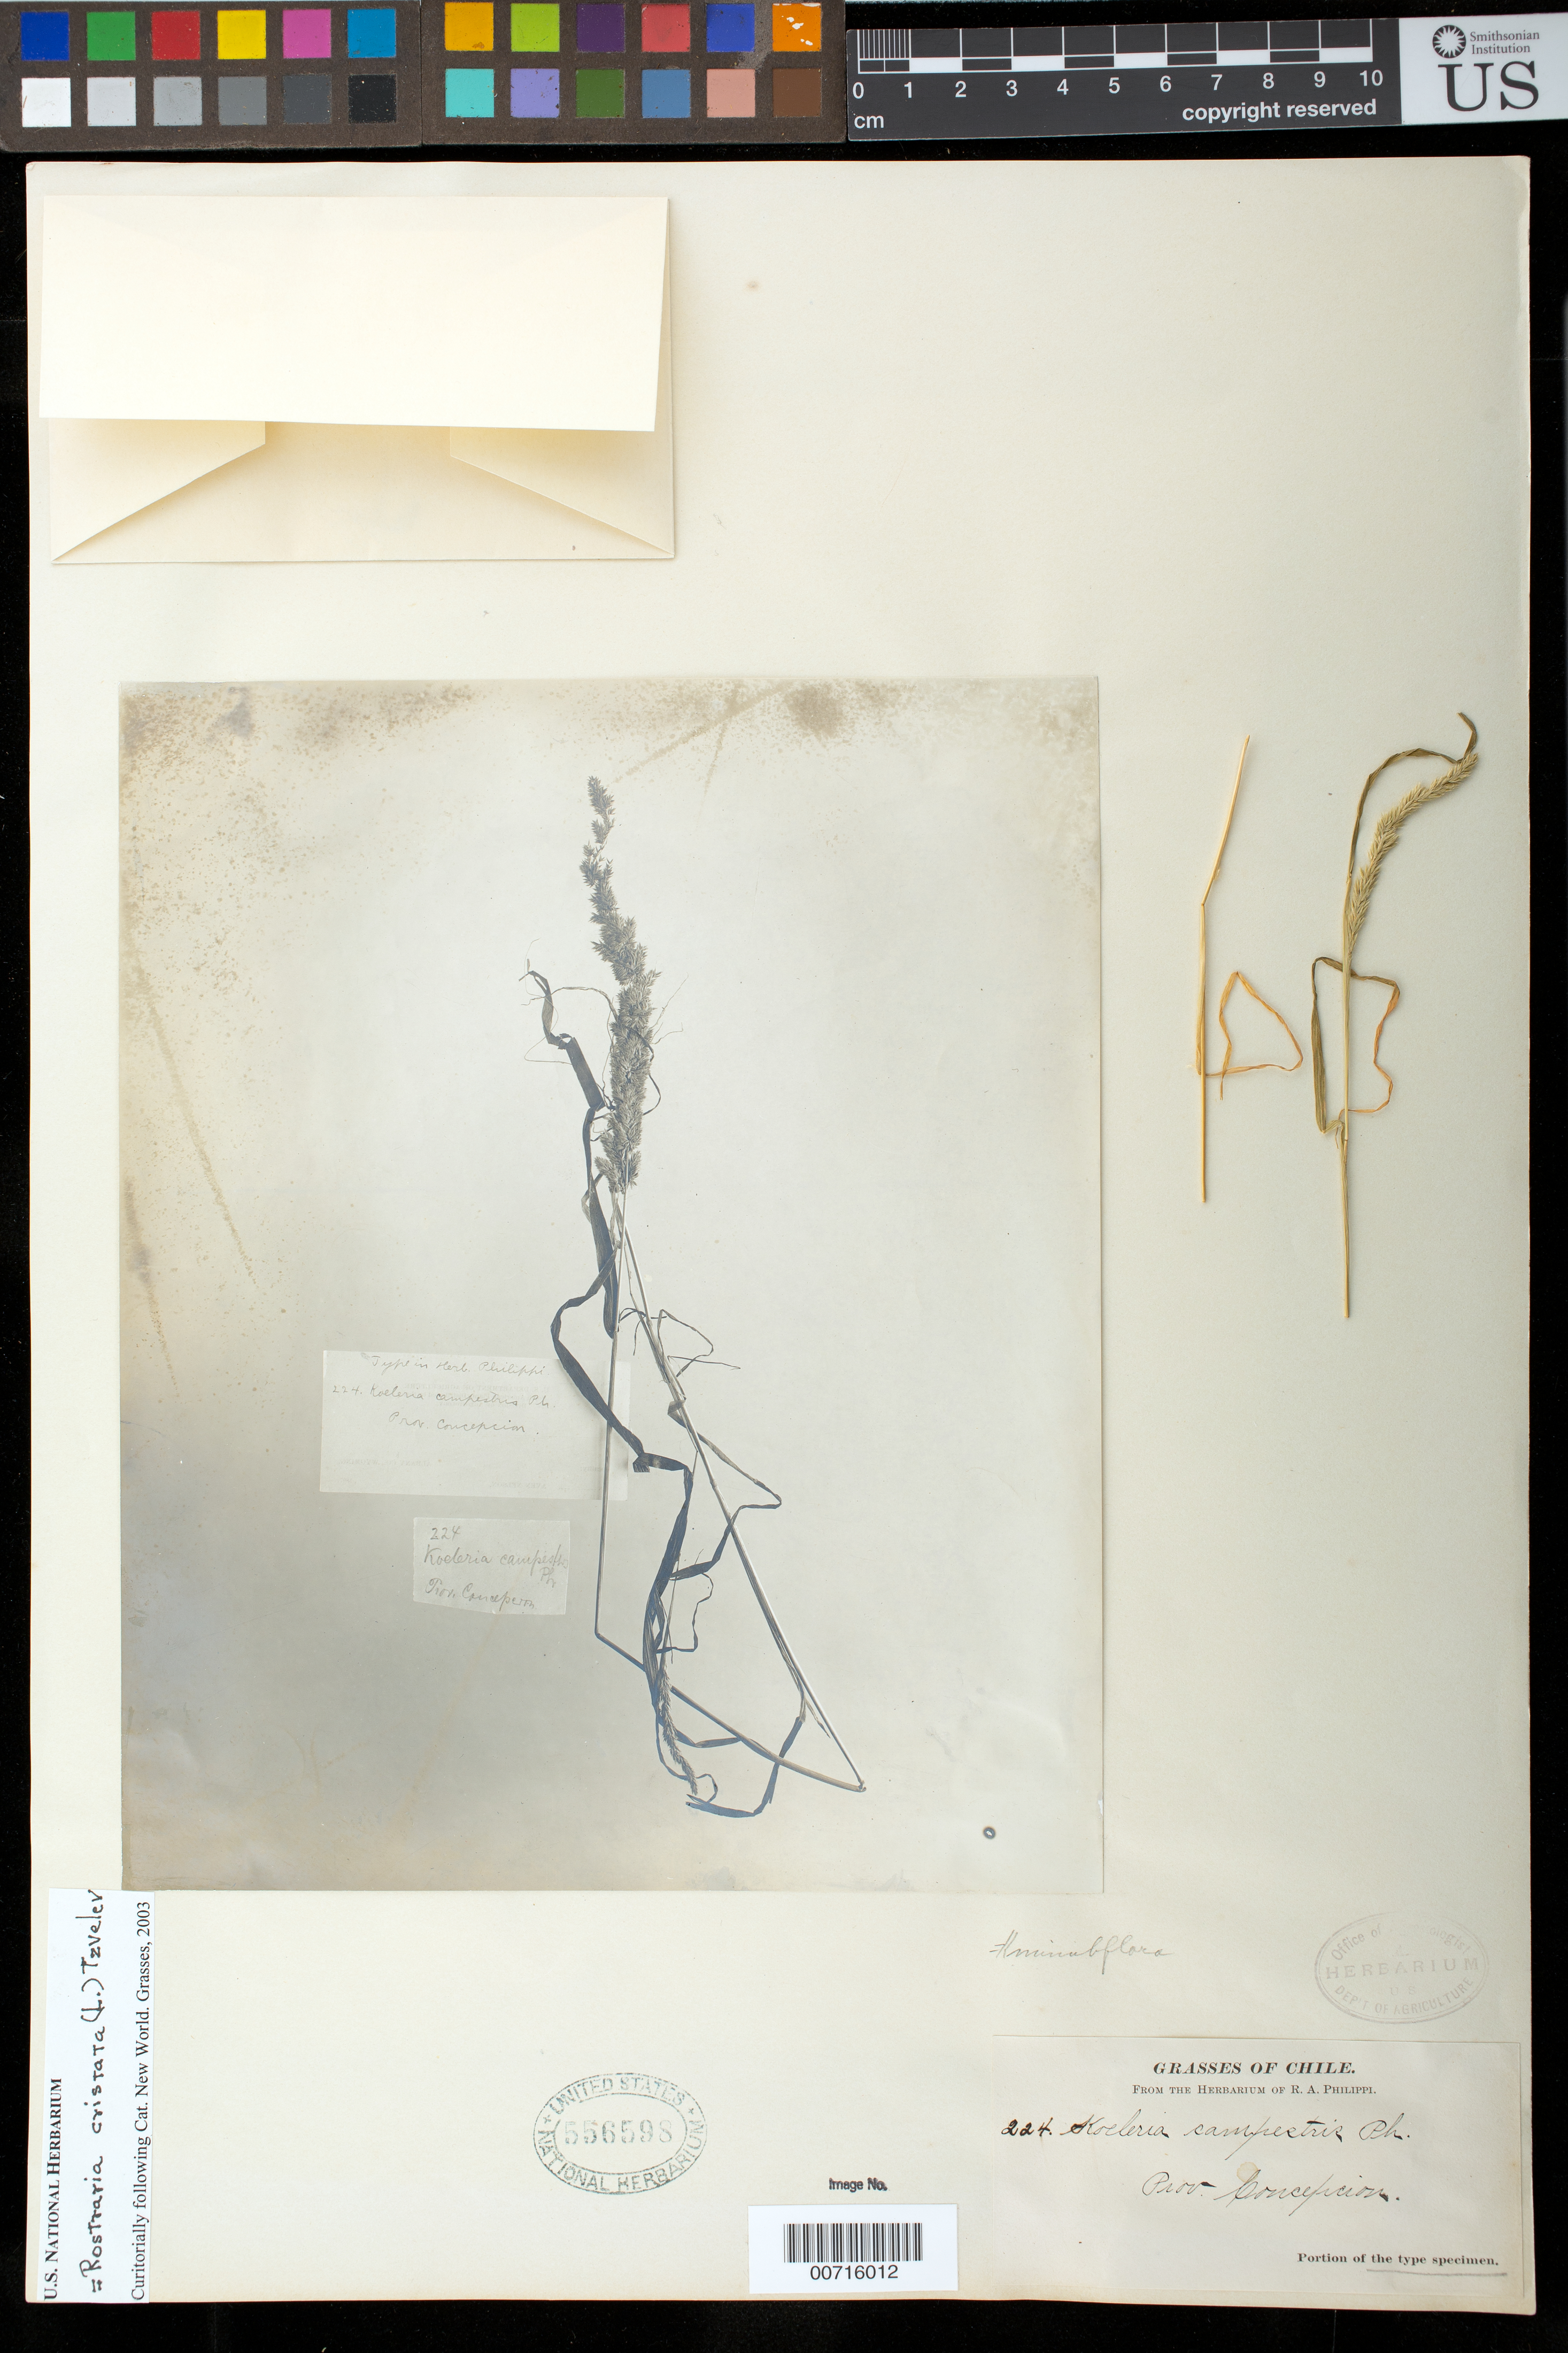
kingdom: Plantae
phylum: Tracheophyta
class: Liliopsida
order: Poales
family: Poaceae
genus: Koeleria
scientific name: Koeleria campestris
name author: Phil.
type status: Type Collection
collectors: R. A. Philippi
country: Chile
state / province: Bio-Bío (VIII)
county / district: Concepción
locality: Prov. Concepcion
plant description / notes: Photograph and fragmentary material of type specimen ex herb. R.A. Philippi.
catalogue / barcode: US 556598